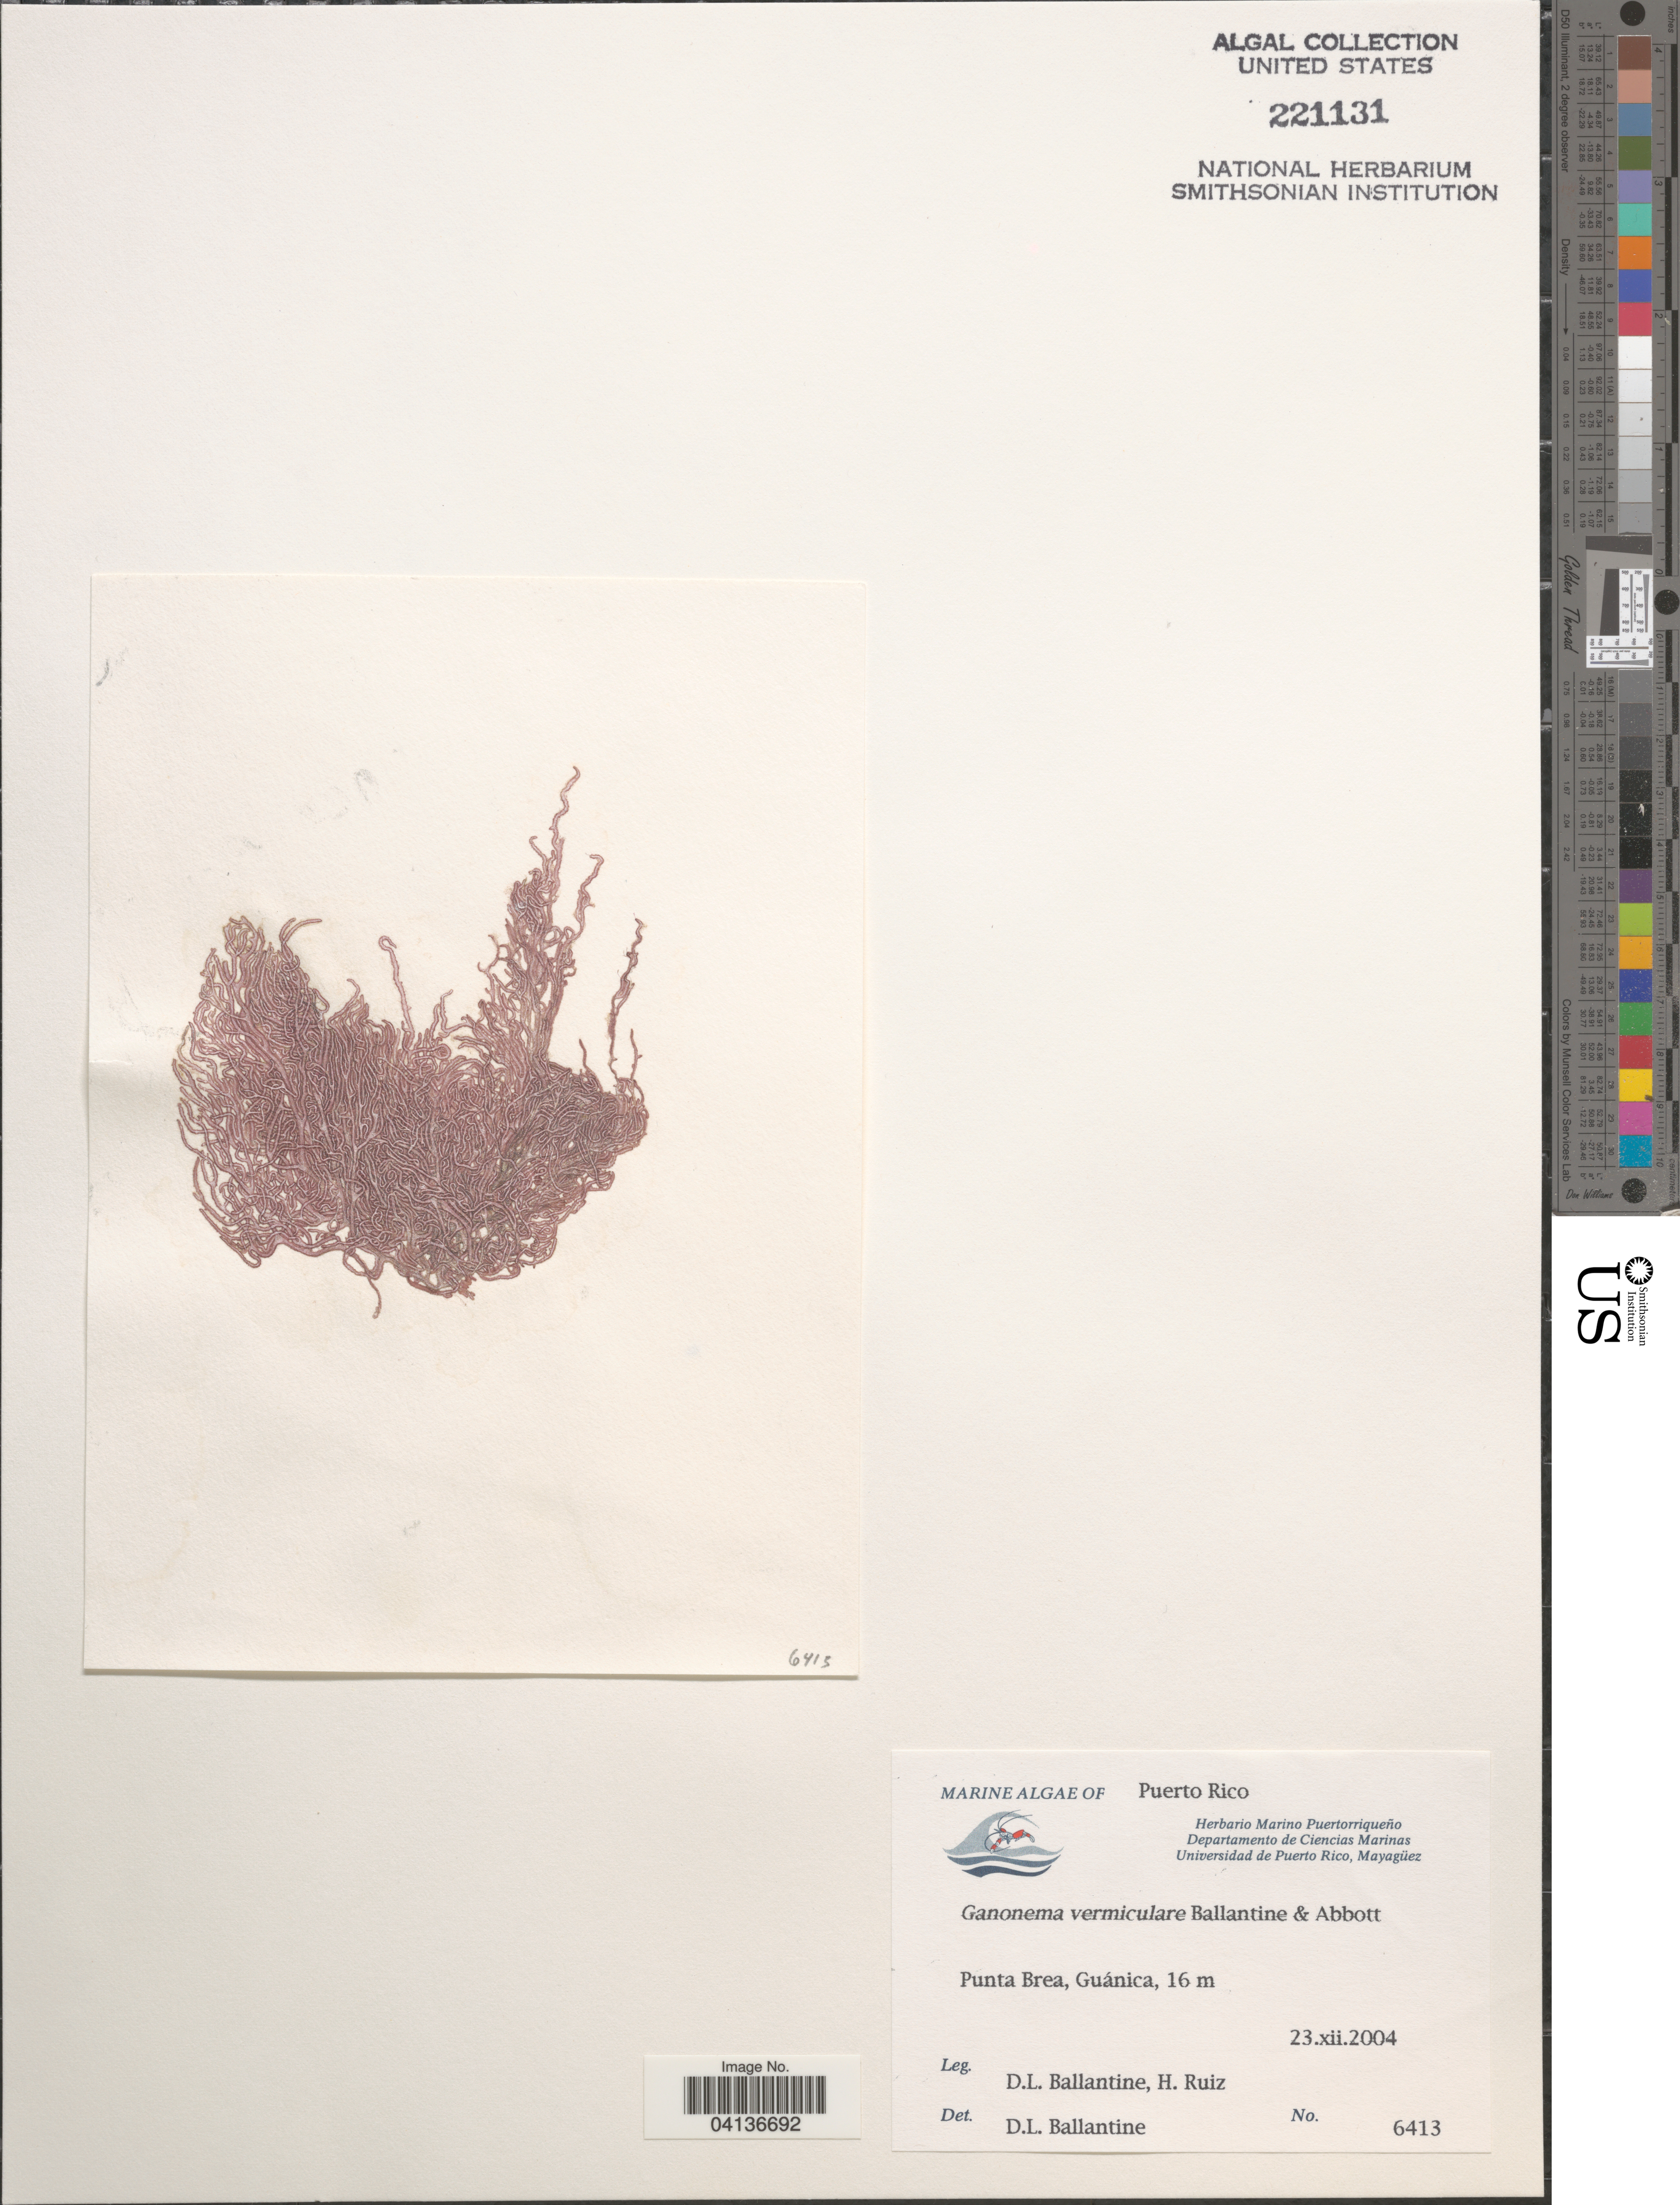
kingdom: Plantae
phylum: Rhodophyta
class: Florideophyceae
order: Nemaliales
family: Liagoraceae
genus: Ganonema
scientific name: Ganonema vermiculare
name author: D.L. Ballant. & I.A. Abbott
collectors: D.L. Ballantine & H. Ruiz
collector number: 6413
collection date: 2004-12-23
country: Puerto Rico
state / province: Guánica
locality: Punta Brea.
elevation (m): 16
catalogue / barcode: US 221131